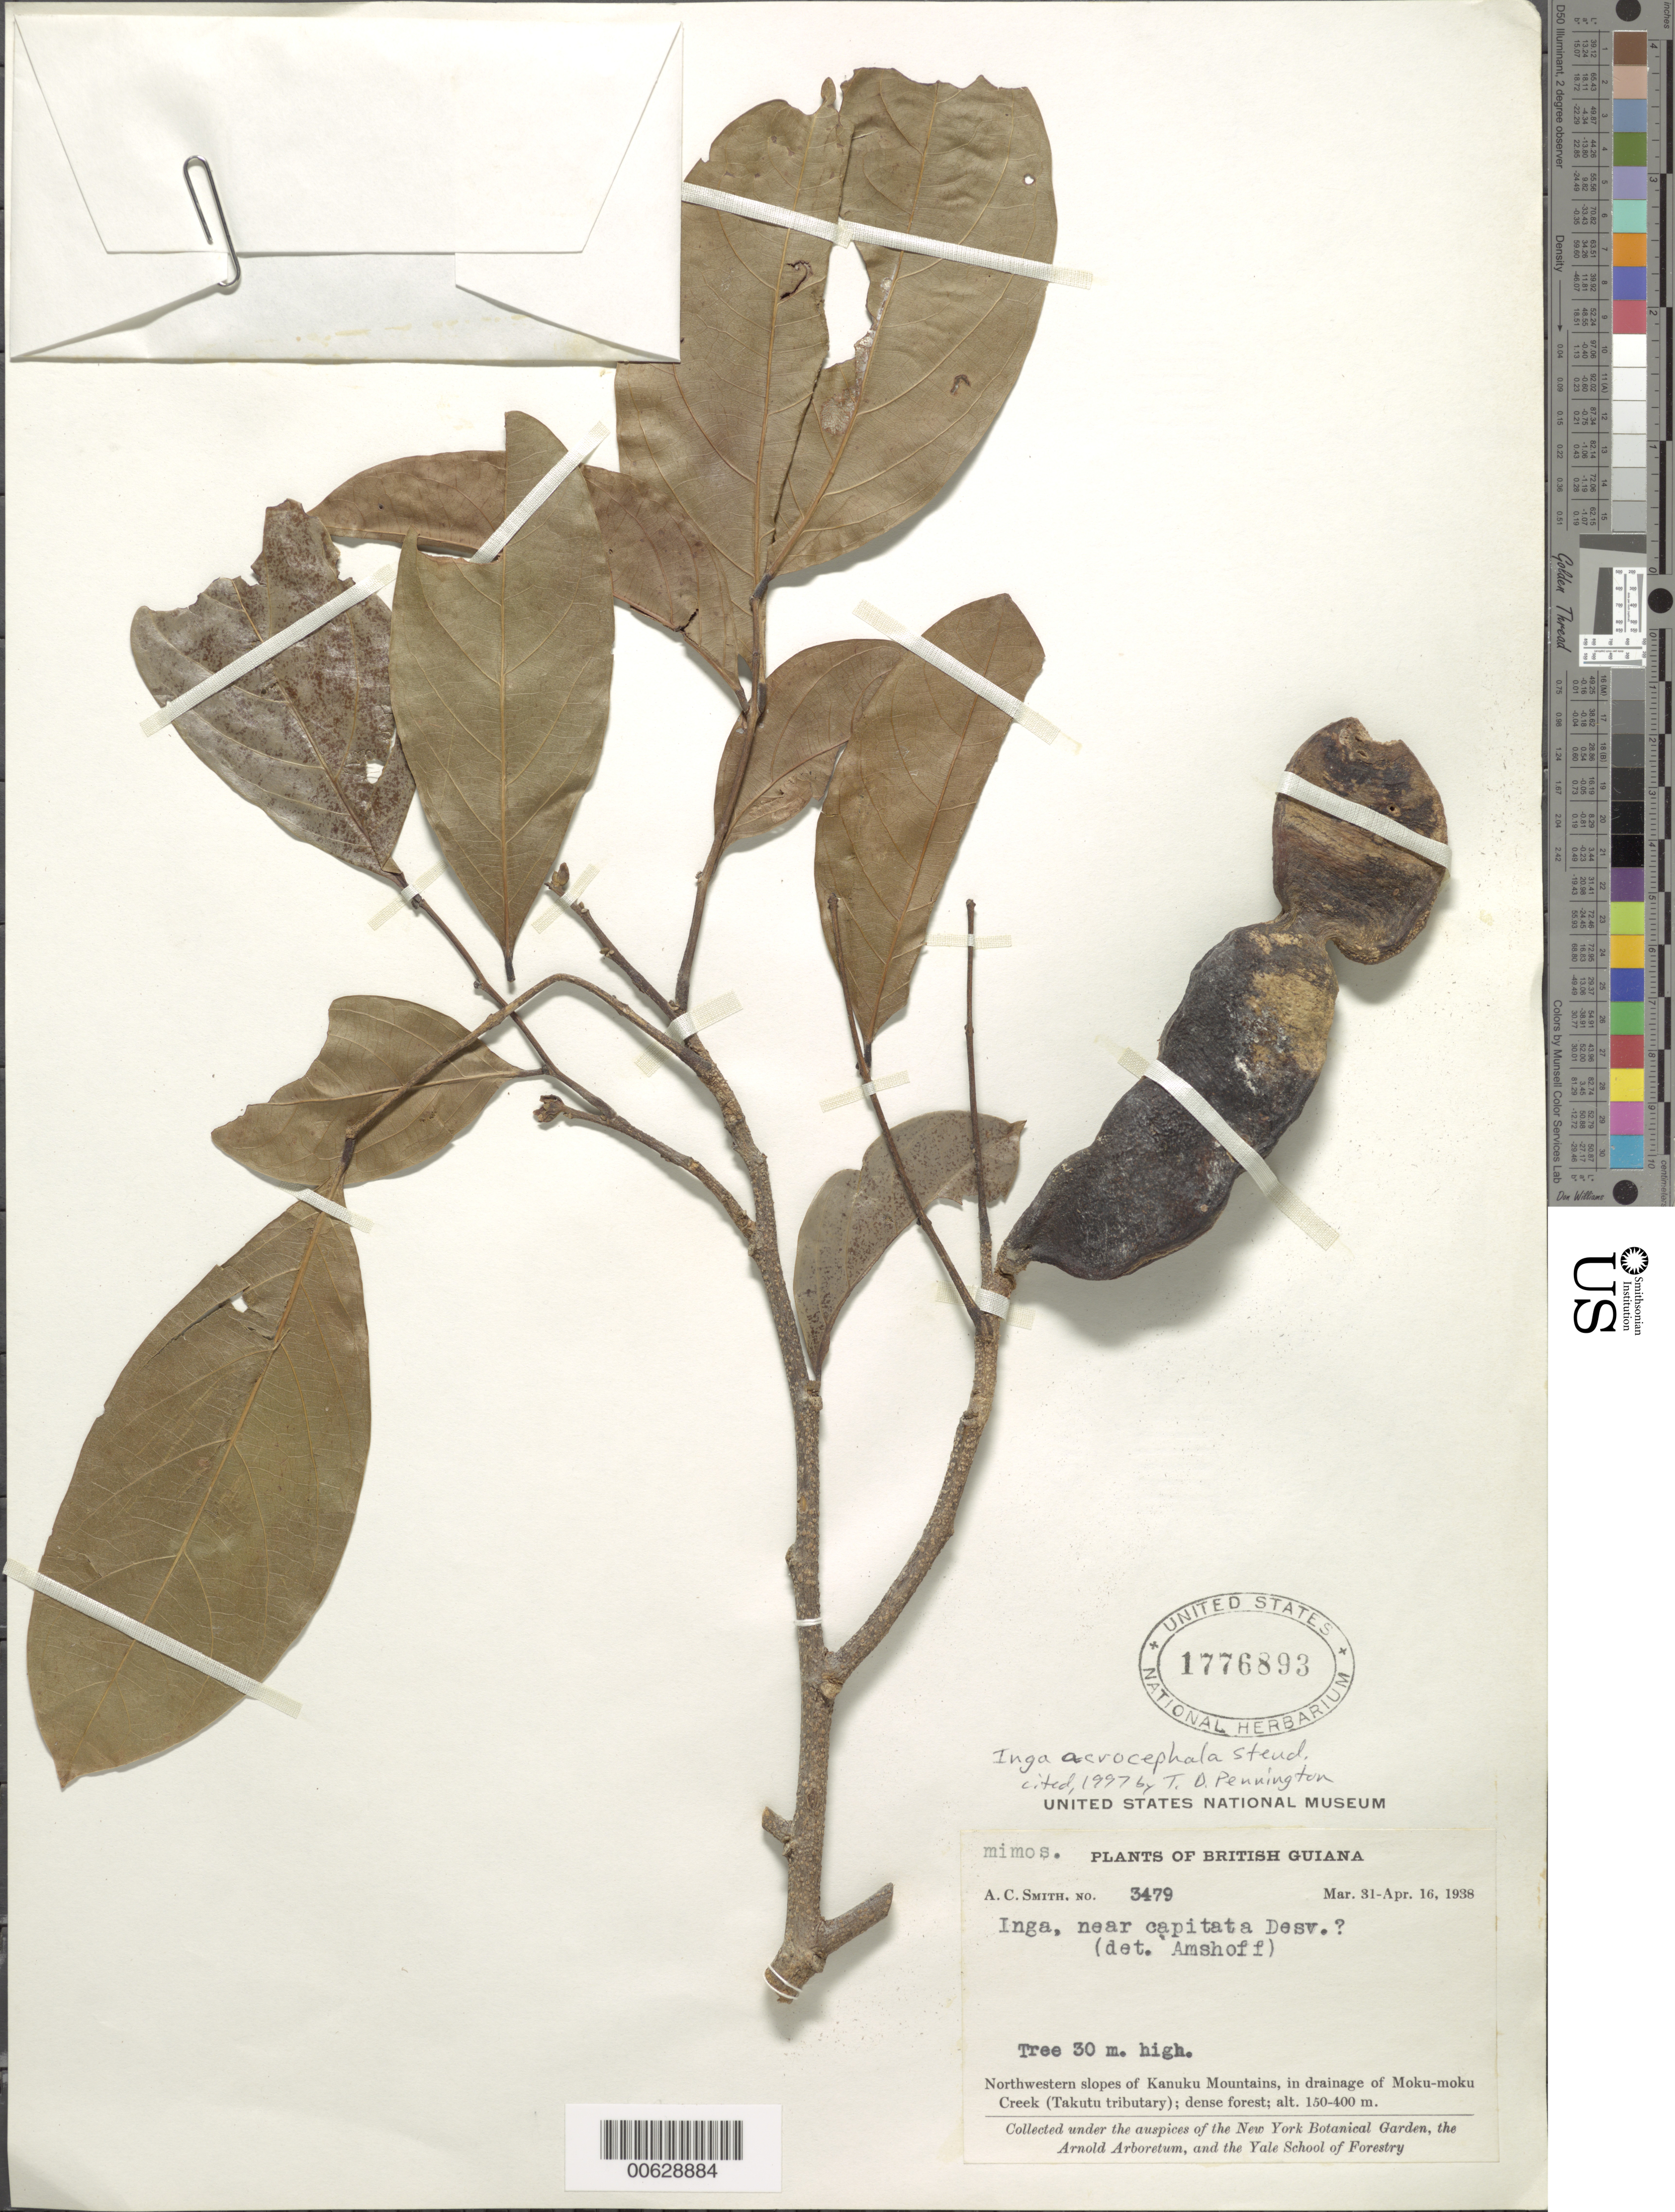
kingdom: Plantae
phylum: Tracheophyta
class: Magnoliopsida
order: Fabales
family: Fabaceae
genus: Inga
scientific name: Inga acrocephala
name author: Steud.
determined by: Pennington, T. D., (K)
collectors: A. C. Smith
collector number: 3479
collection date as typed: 31-Mar-38 to 16-Apr-38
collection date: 1938-03-31/1938-04-16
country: Guyana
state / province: U. Takutu-U. Essequibo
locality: Kanuku Mts., NW slopes, in drainage of Moku-moku Creek (Takutu tributary)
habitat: Dense forest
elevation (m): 150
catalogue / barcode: US 1776893